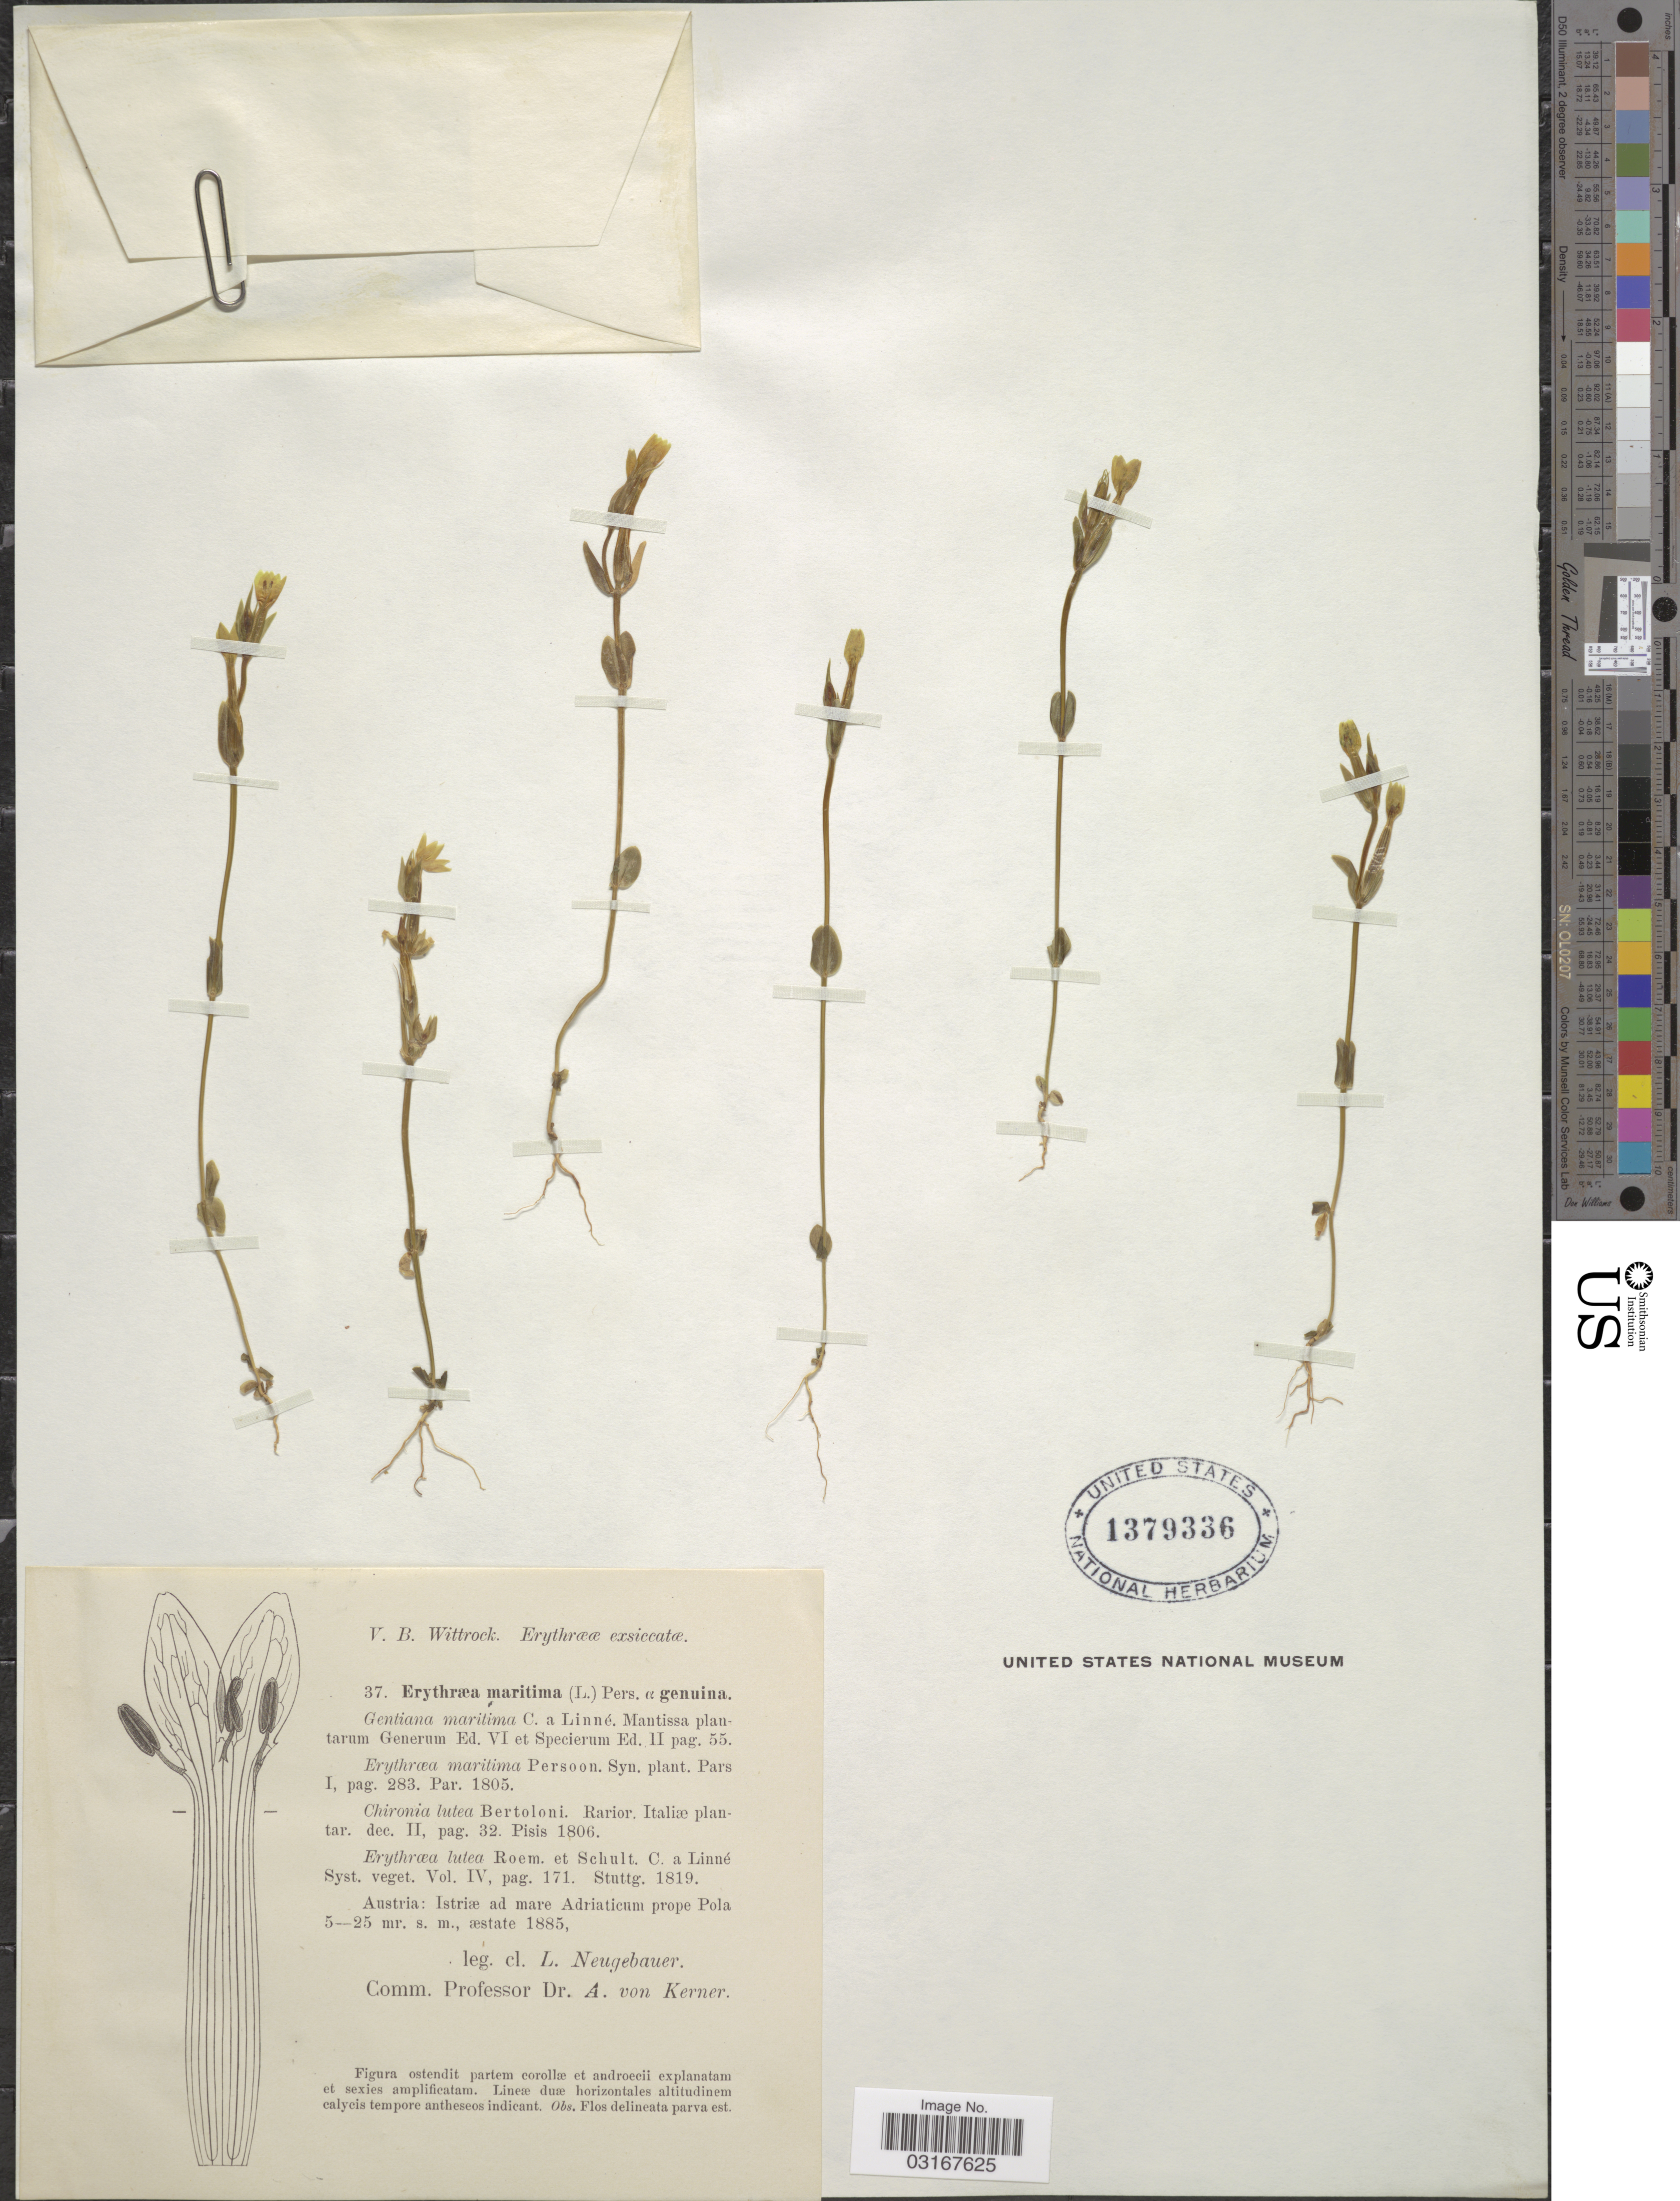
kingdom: Plantae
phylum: Tracheophyta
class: Magnoliopsida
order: Gentianales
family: Gentianaceae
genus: Centaurium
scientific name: Centaurium maritimum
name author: (L.) Fritsch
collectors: L. Neugebauer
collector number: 37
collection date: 1885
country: Croatia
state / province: Istria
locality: Istriæ ad mare Adriaticum prope Pola.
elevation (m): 5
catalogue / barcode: US 1379336